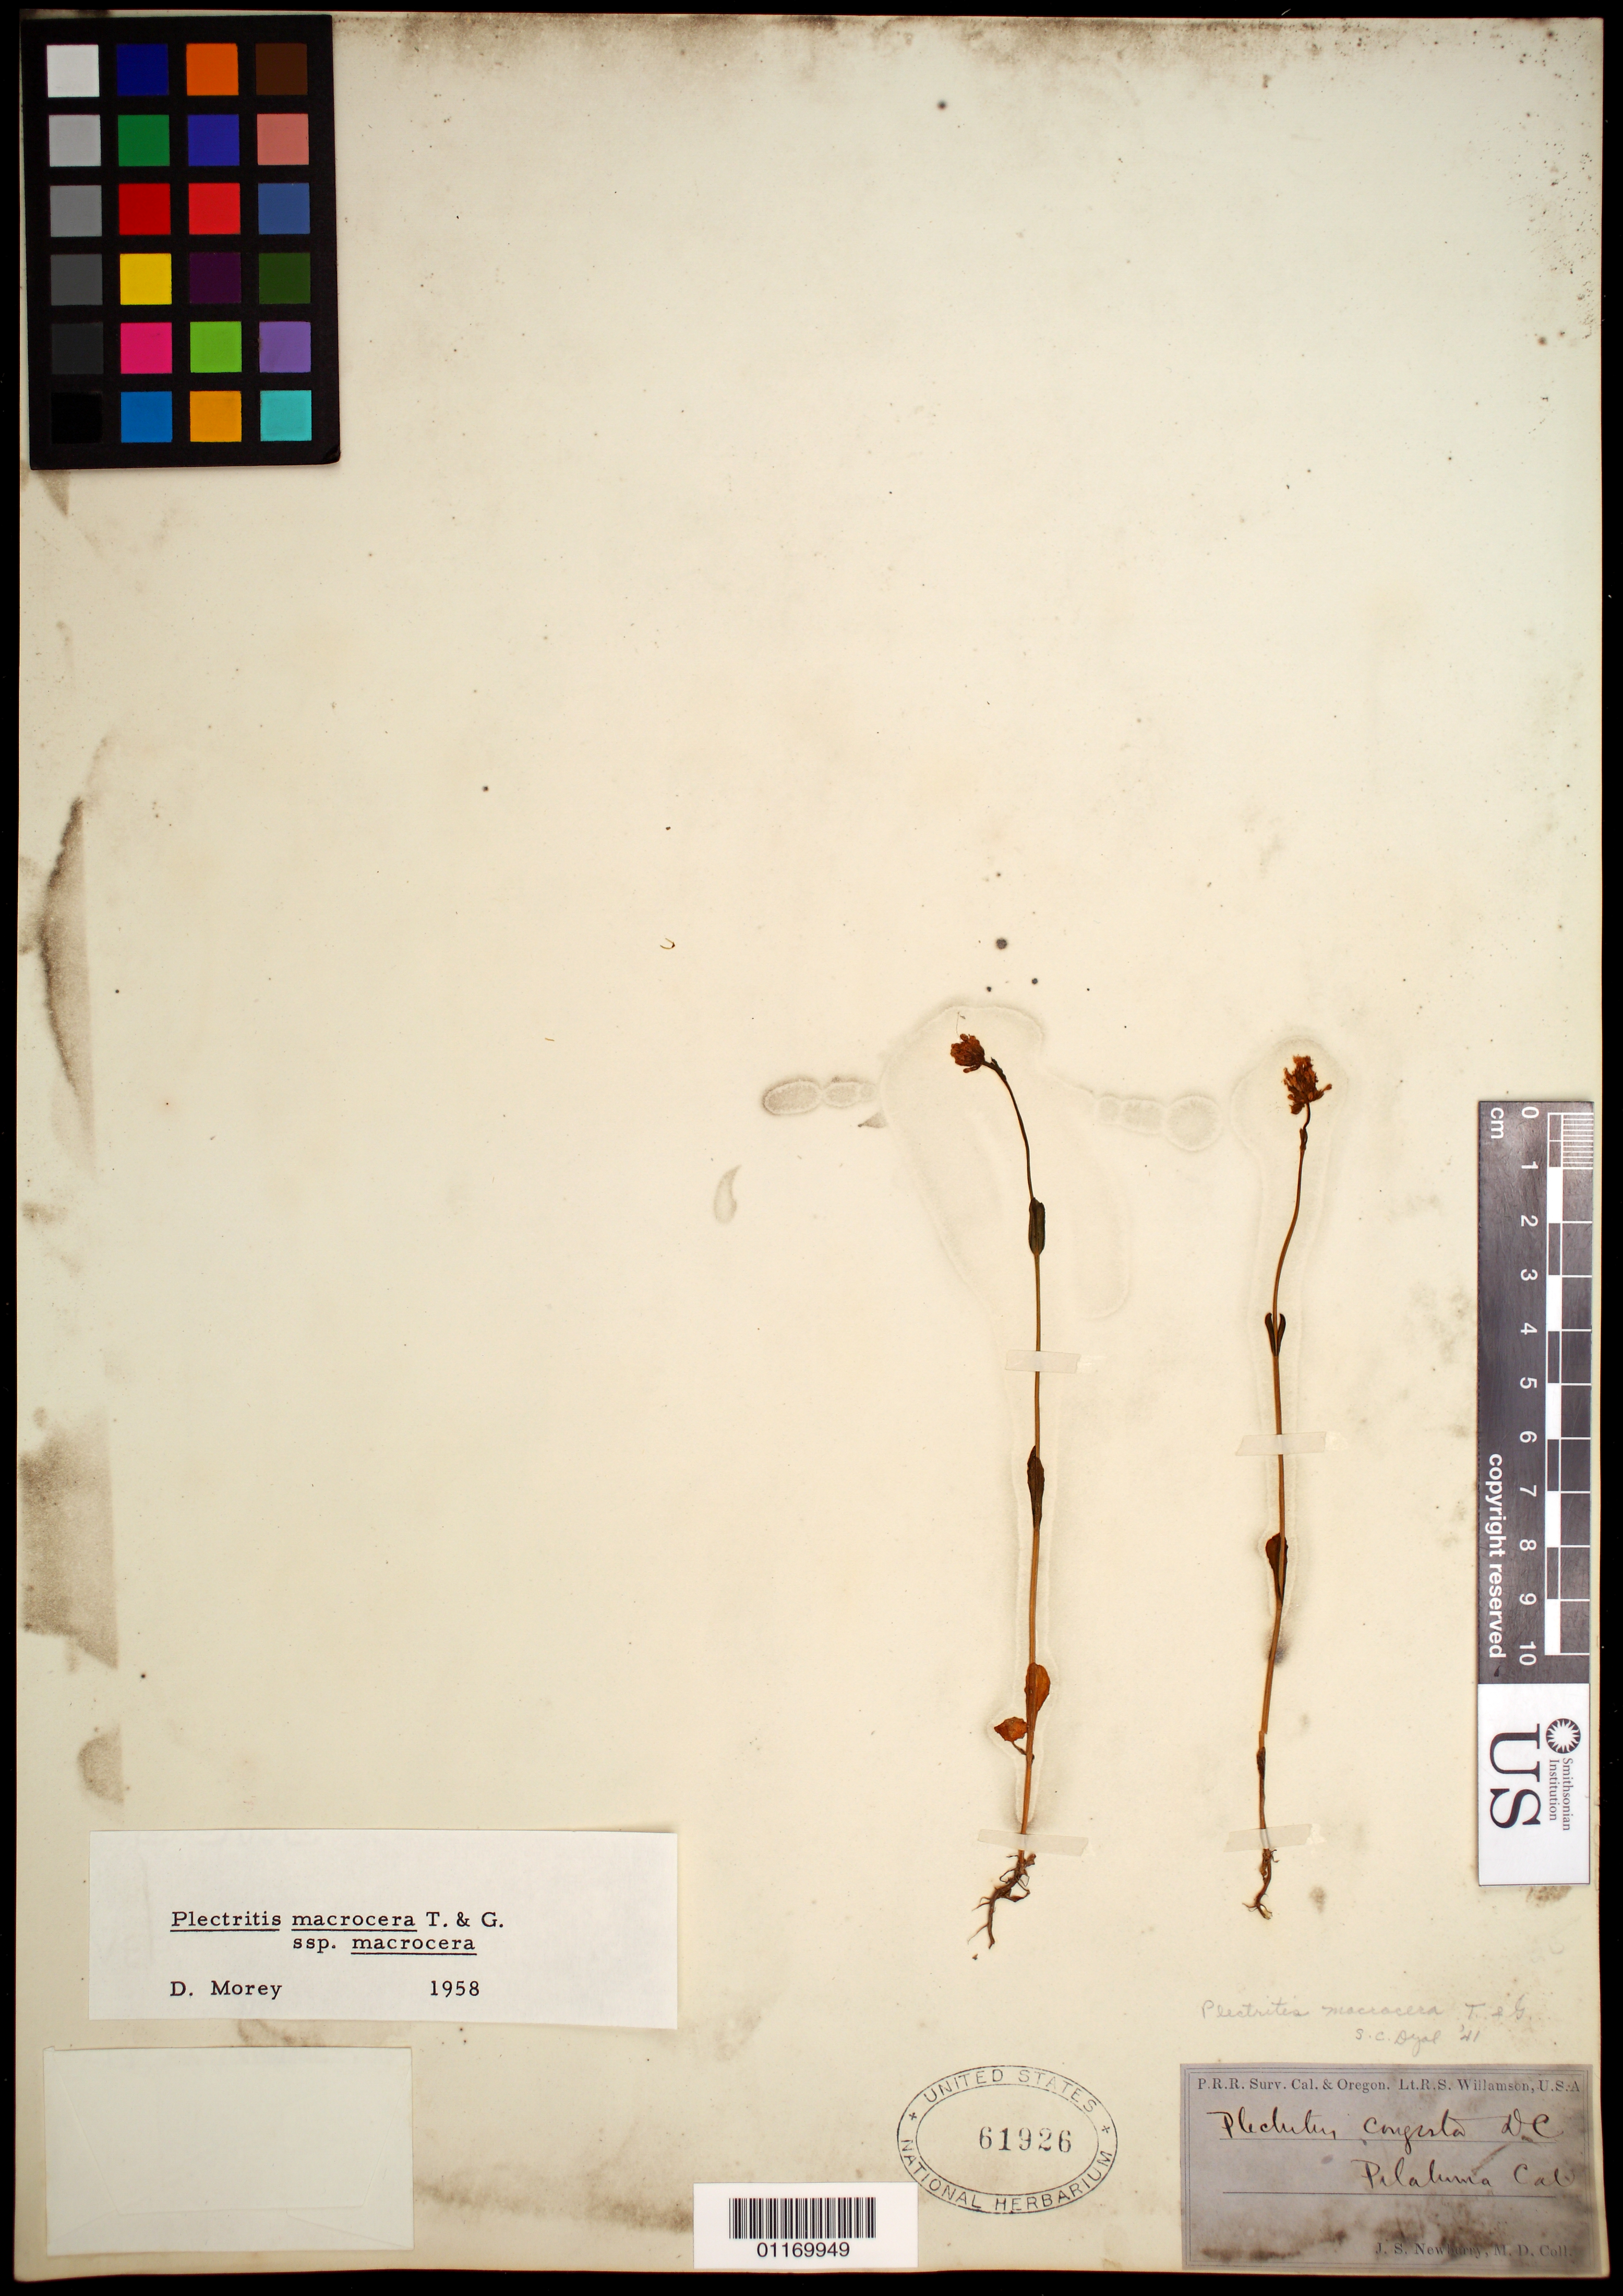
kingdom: Plantae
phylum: Tracheophyta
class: Magnoliopsida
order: Dipsacales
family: Caprifoliaceae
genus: Plectritis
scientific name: Plectritis macrocera subsp. macrocera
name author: Torr. & A. Gray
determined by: Morey, D. H.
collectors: J. S. Newberry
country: United States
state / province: California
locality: Petaluma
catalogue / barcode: US 61926